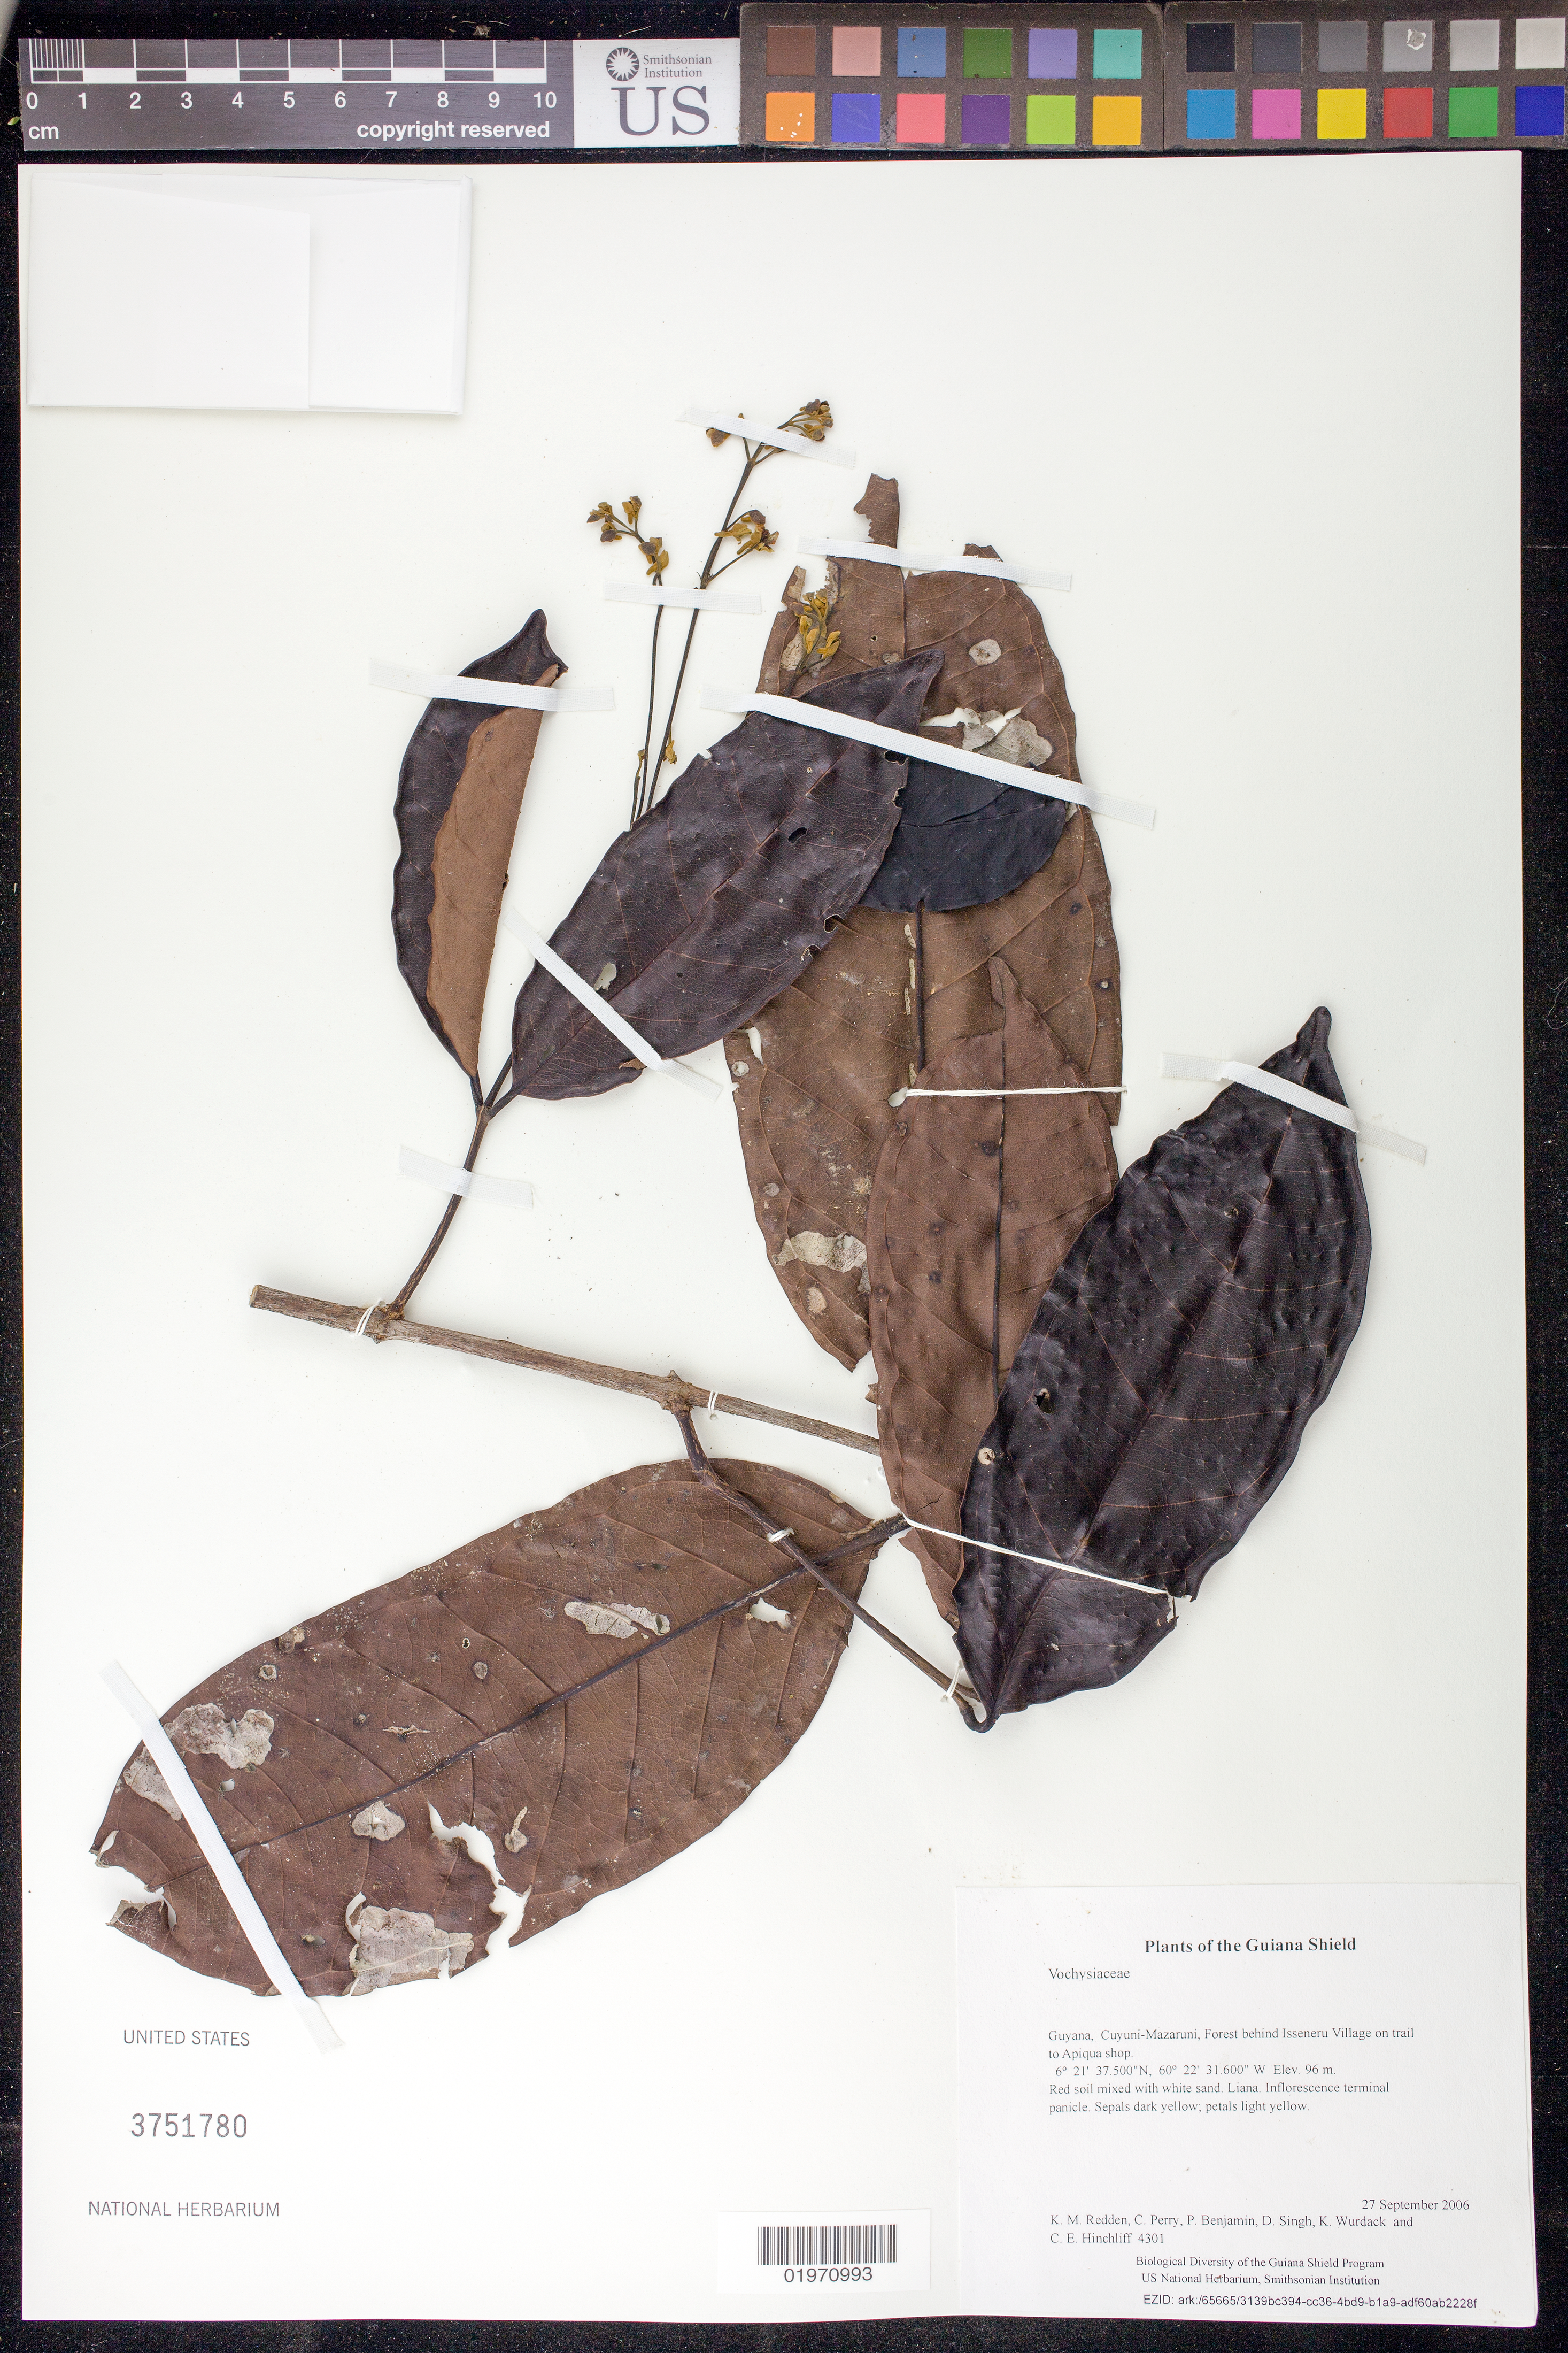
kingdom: Plantae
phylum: Tracheophyta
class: Magnoliopsida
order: Myrtales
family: Vochysiaceae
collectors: K. M. Redden, C. Perry, P. Benjamin, D. Singh, K. Wurdack & C. E. Hinchliff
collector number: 4301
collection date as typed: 27 September 2006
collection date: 2006-09-27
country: Guyana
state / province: Cuyuni-Mazaruni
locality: Forest behind Isseneru Village on trail to Apiqua shop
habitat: Red soil mixed with white sand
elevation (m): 96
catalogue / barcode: US 3751780